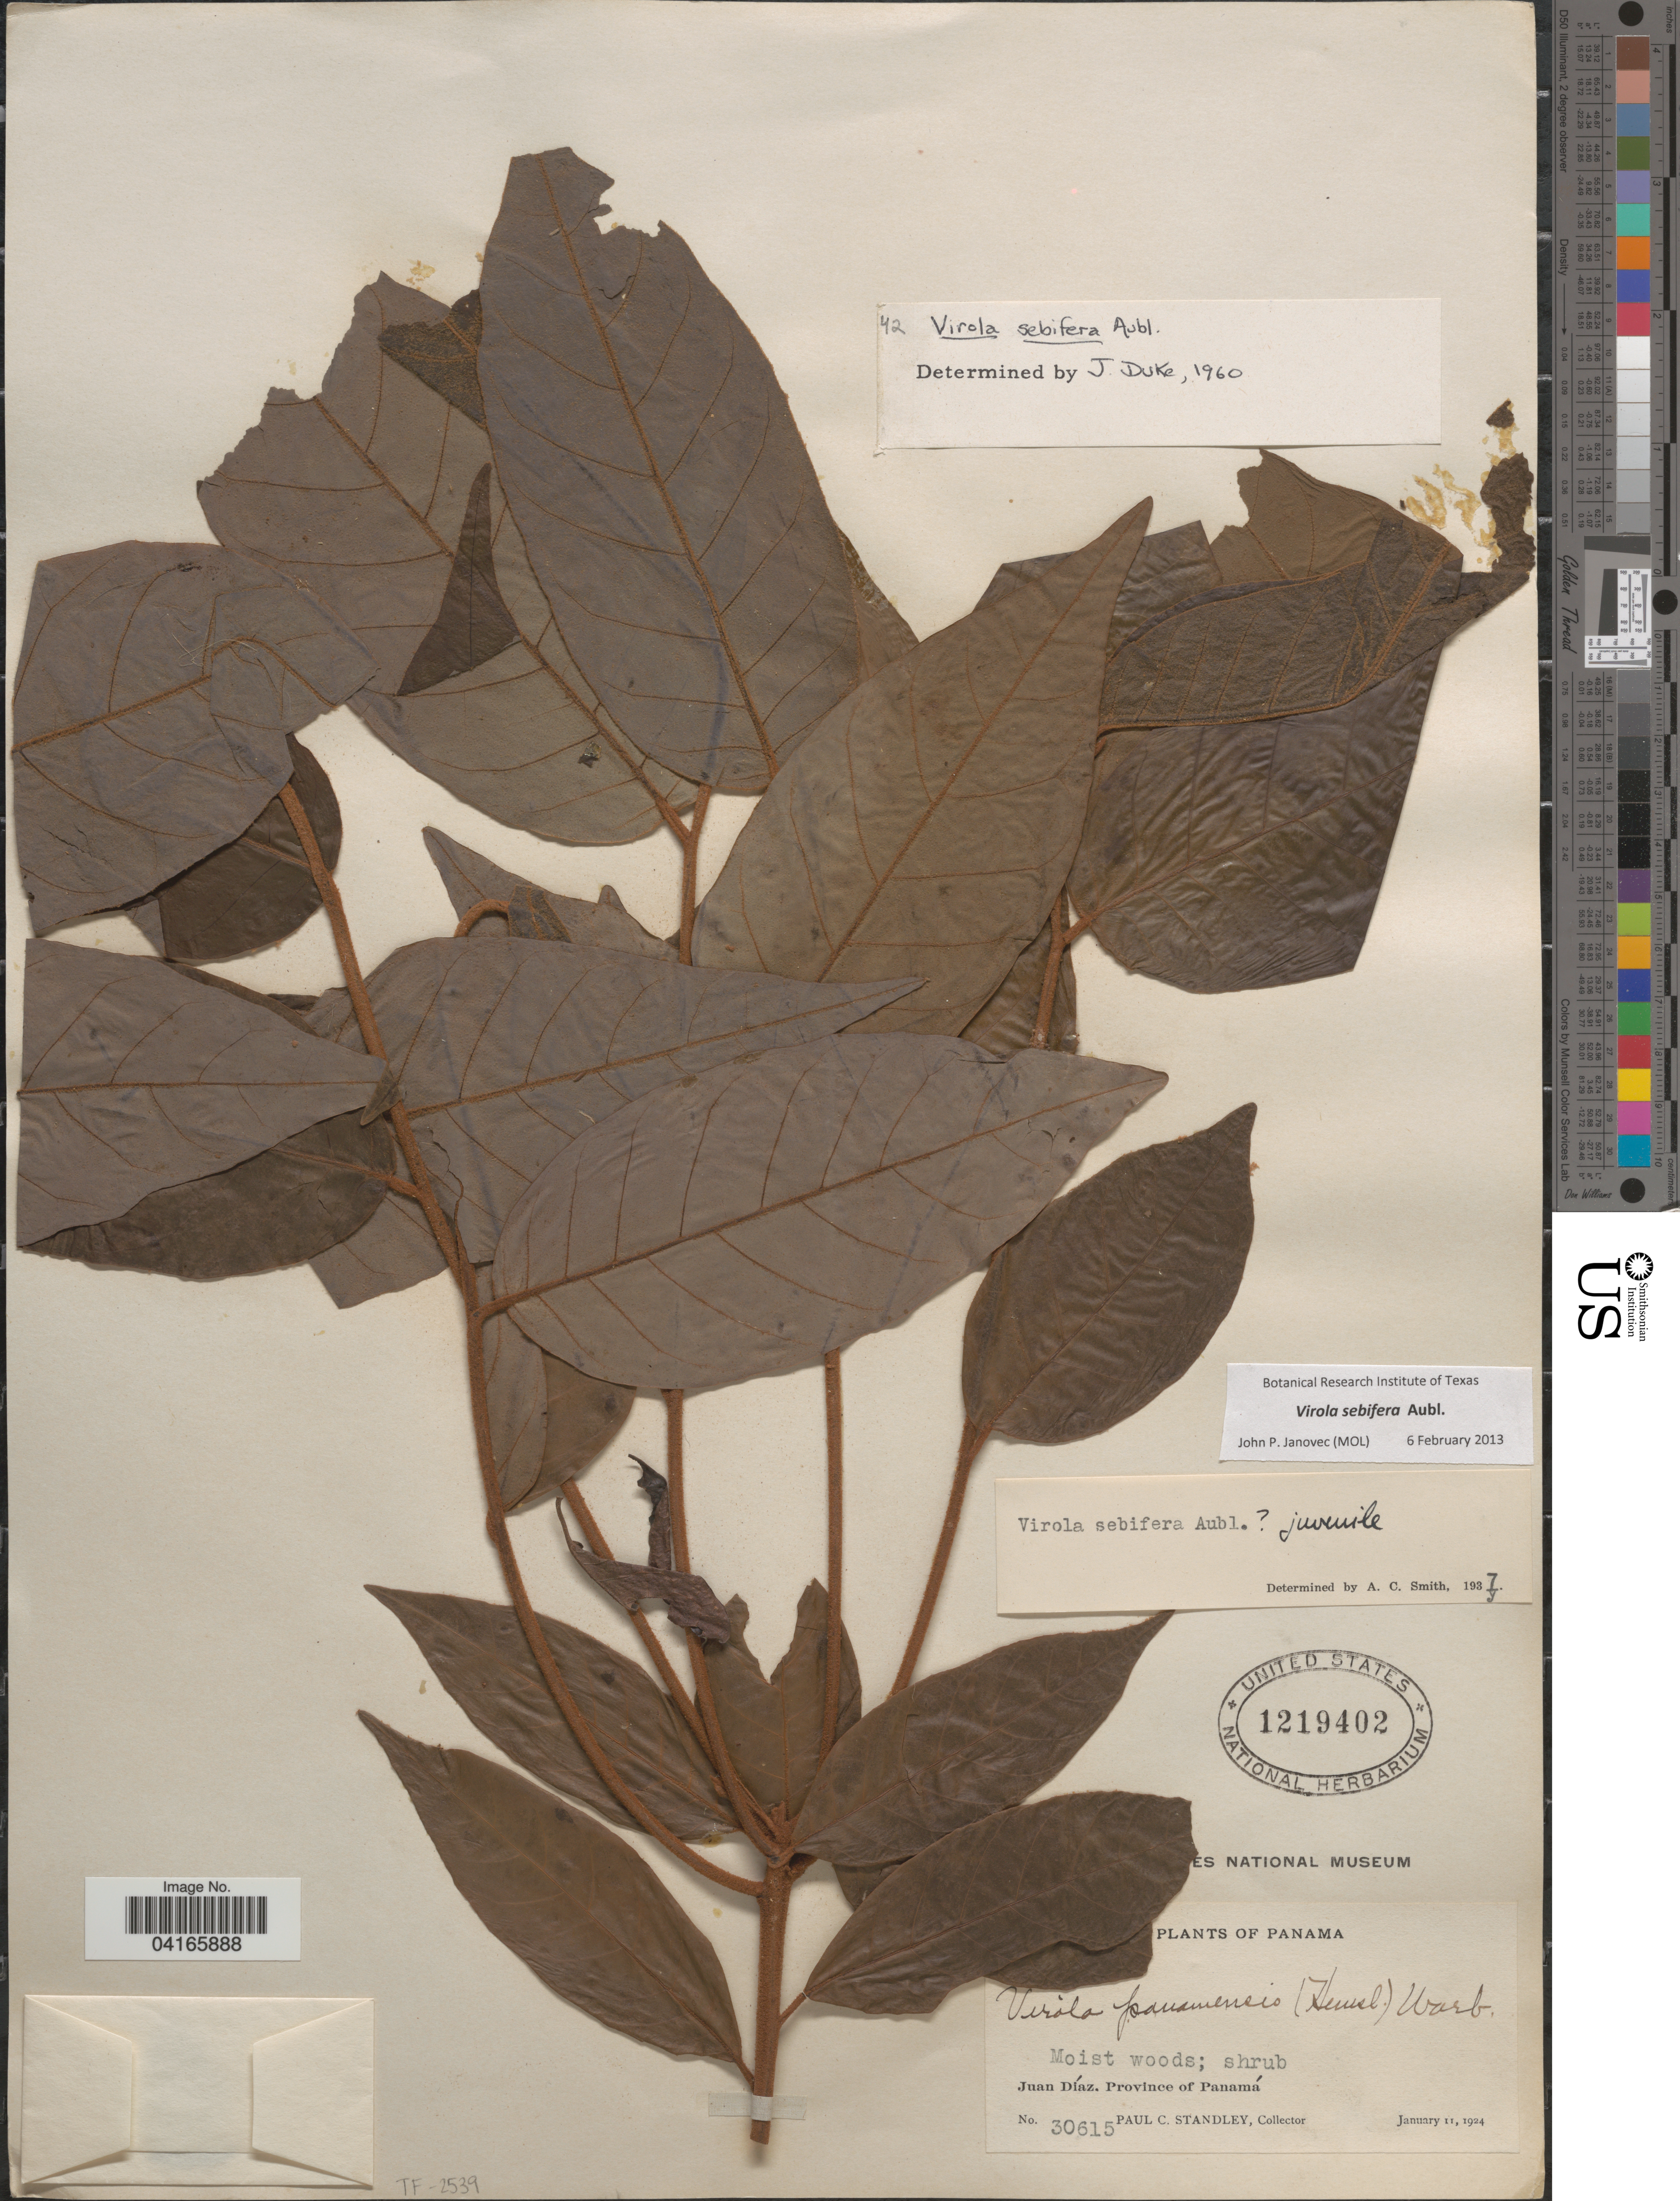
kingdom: Plantae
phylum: Tracheophyta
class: Magnoliopsida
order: Magnoliales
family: Myristicaceae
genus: Virola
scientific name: Virola sebifera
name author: Aubl.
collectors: P. C. Standley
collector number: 30615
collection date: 1924-01-11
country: Panama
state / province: Panamá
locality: Juan Díaz.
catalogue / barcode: US 1219402